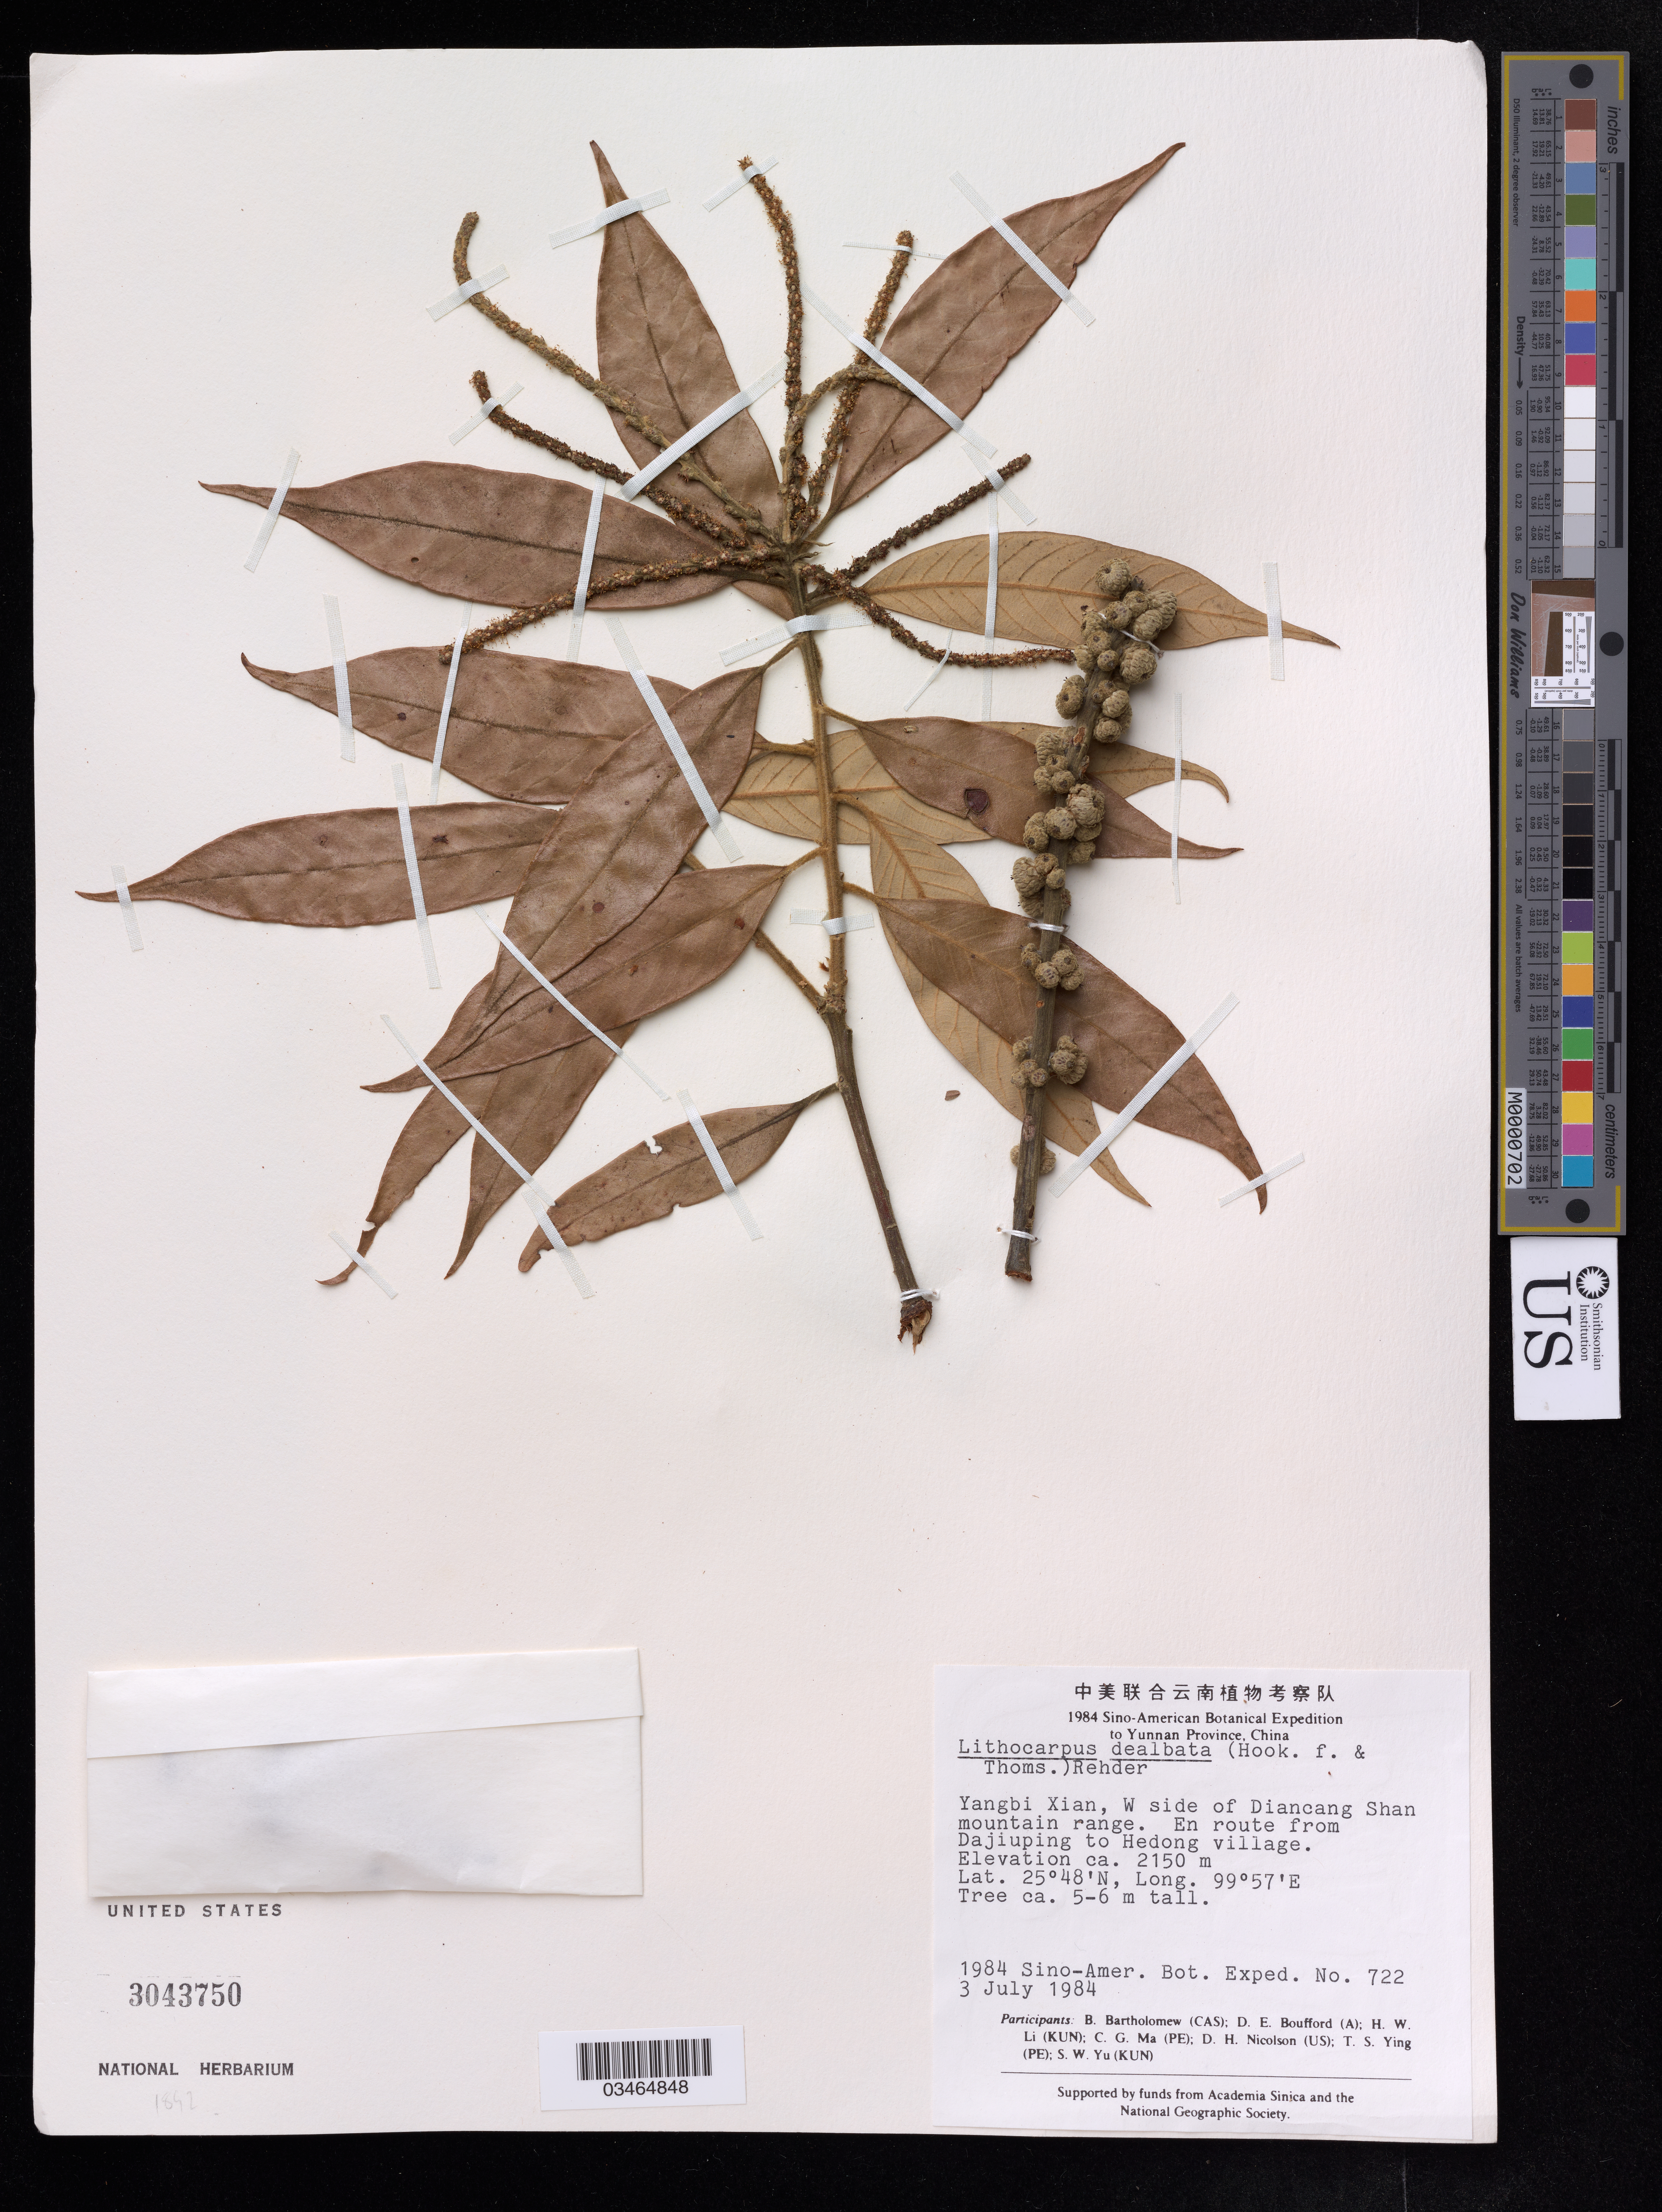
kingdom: Plantae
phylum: Tracheophyta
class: Magnoliopsida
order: Fagales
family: Fagaceae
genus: Lithocarpus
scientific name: Lithocarpus dealbatus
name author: (Hook. f. & Thomson ex Miq.) Rehder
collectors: B. Bartholomew & D. E. Boufford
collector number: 722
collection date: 1984-07-03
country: China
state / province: Yunnan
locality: Yangbi Xian, W side of Diancang Shan mountain range. En route from Dajiuping to Hedong village.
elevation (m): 2150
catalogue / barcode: US 3043750